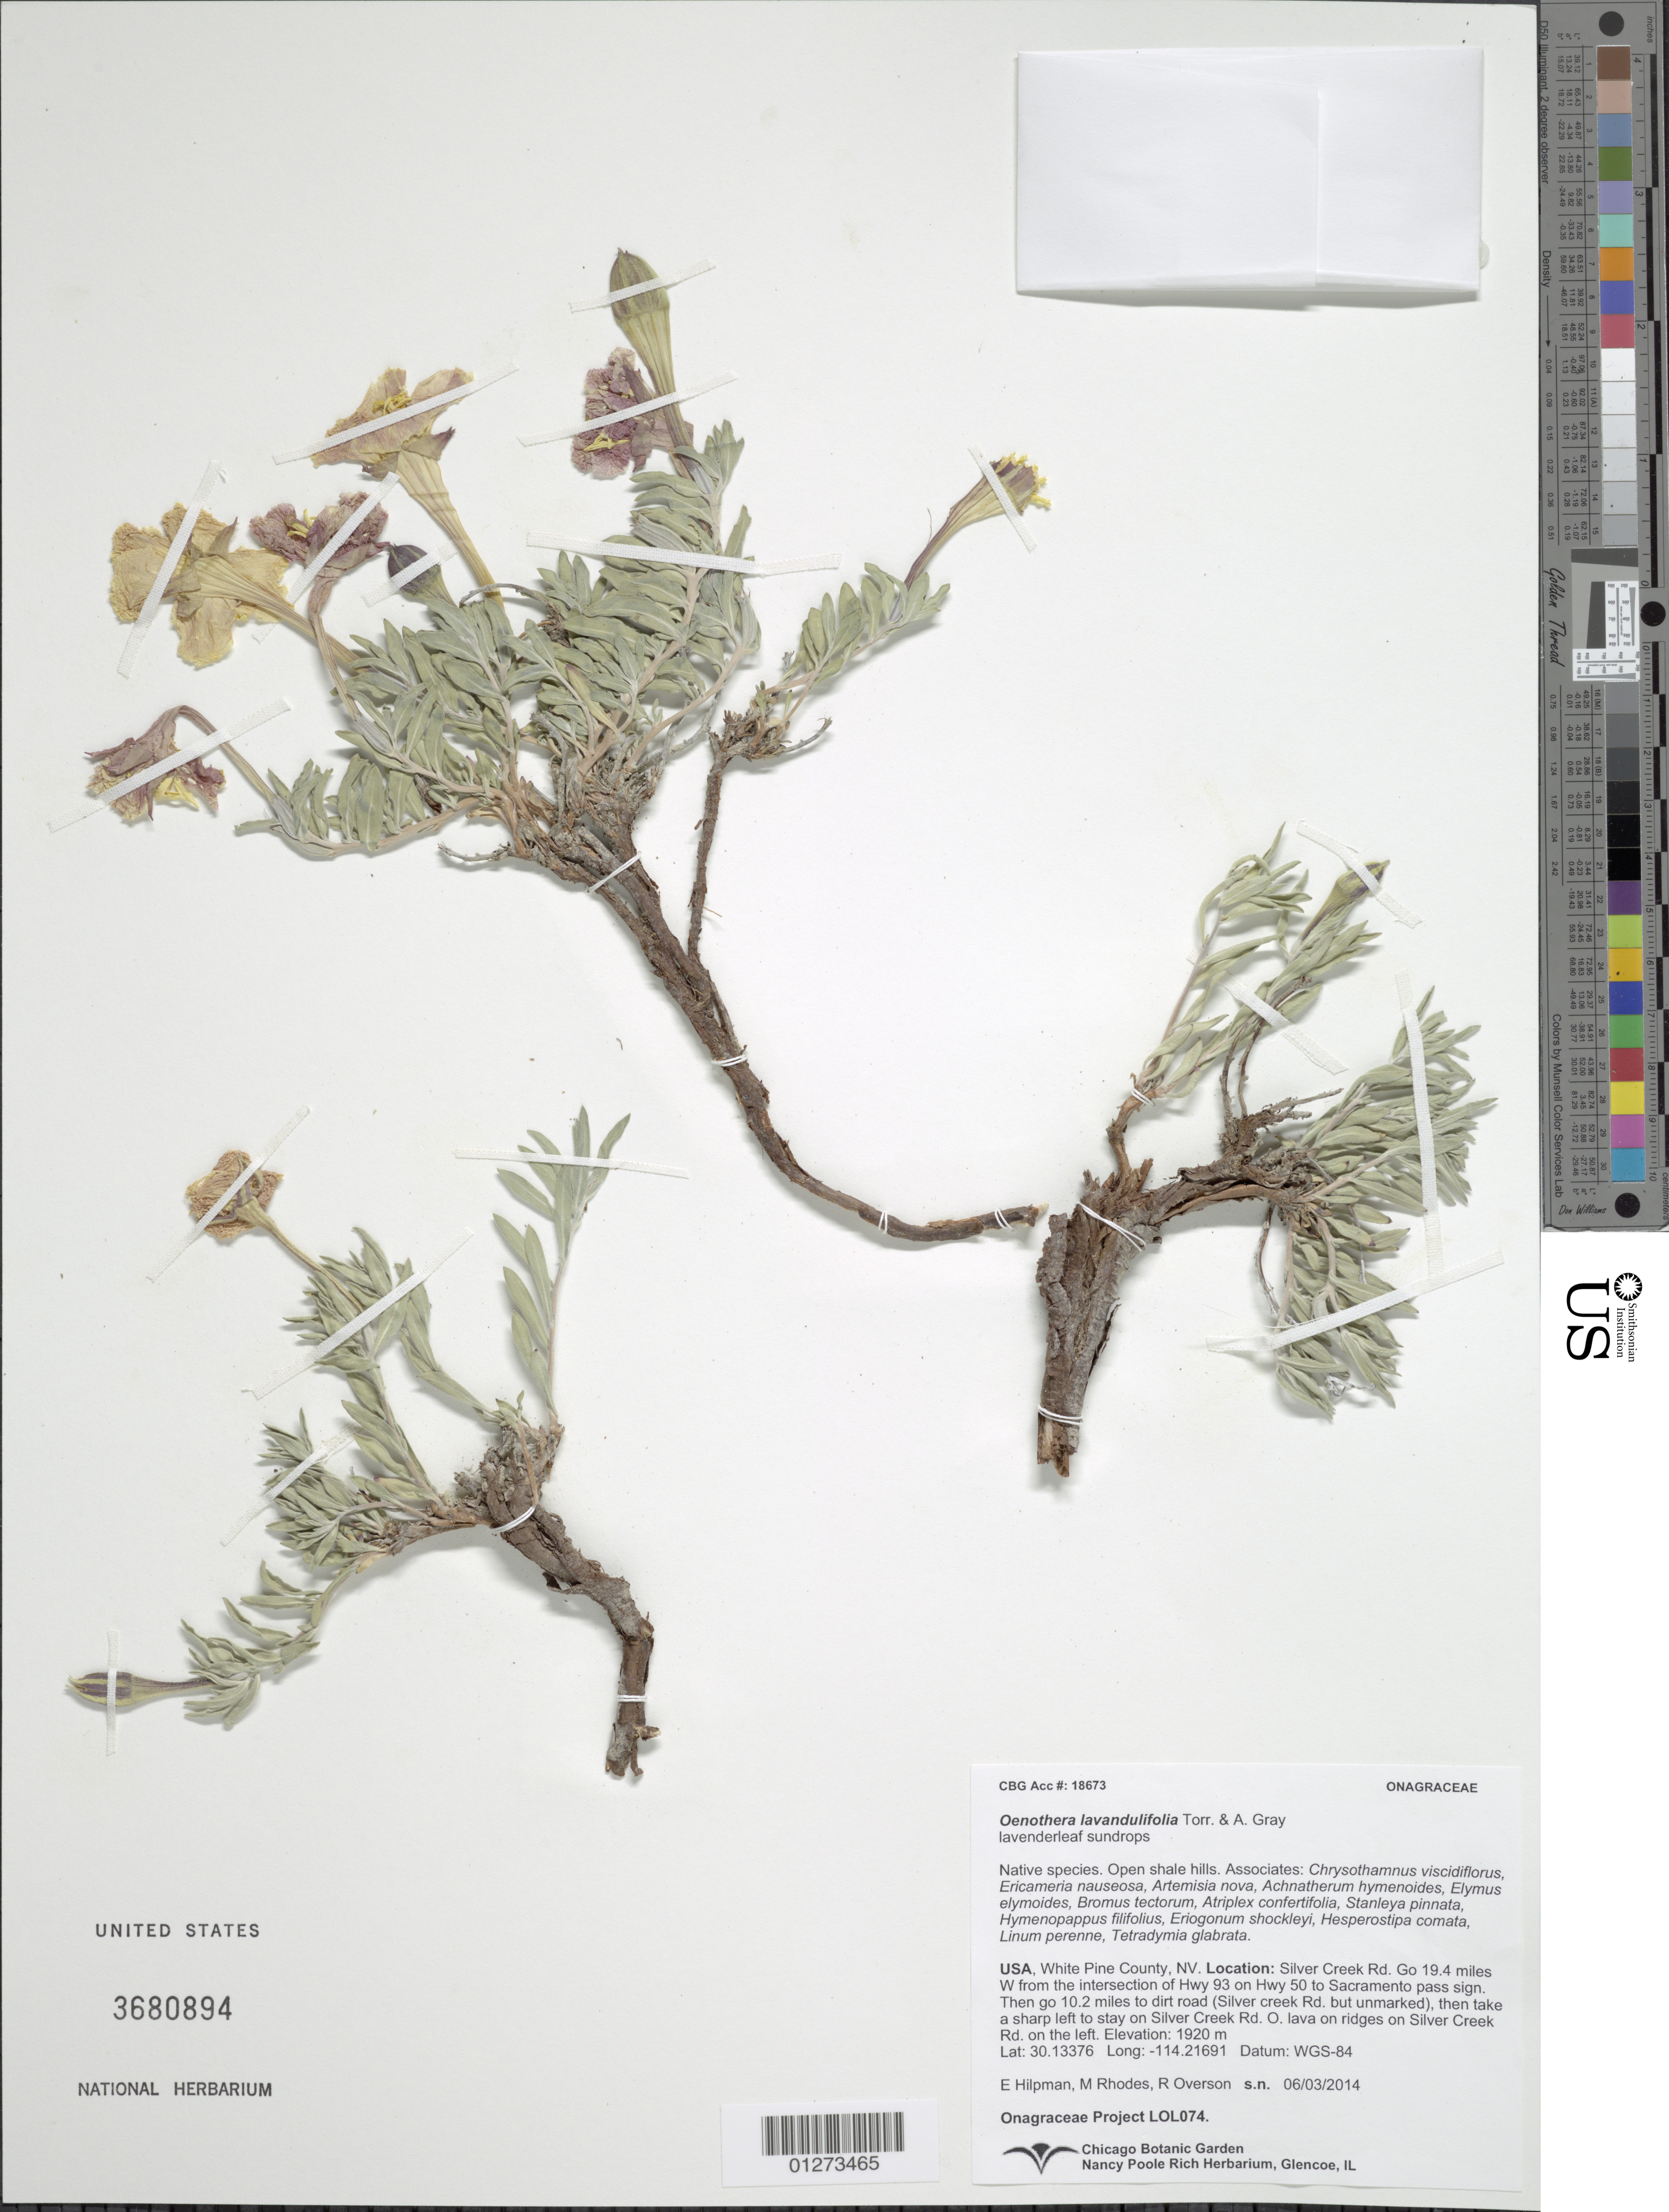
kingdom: Plantae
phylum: Tracheophyta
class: Magnoliopsida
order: Myrtales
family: Onagraceae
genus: Oenothera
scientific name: Oenothera lavandulifolia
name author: Torr. & A. Gray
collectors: Onagraceae Project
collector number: LOL 074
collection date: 2014-06-03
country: United States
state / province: Nevada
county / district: White Pine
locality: Go 19.4 miles W from the intersection of Hwy 93 on Hwy 50 to Sacramento pass sign. Then go 10.2 miles to dirt road (Silver creek Rd. but unmarked), then take a sharp left to stay on Silver Creek Rd. O. lava on ridges on Silver Creek Rd. on the left.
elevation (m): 1920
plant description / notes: CHIC, US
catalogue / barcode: US 3680894